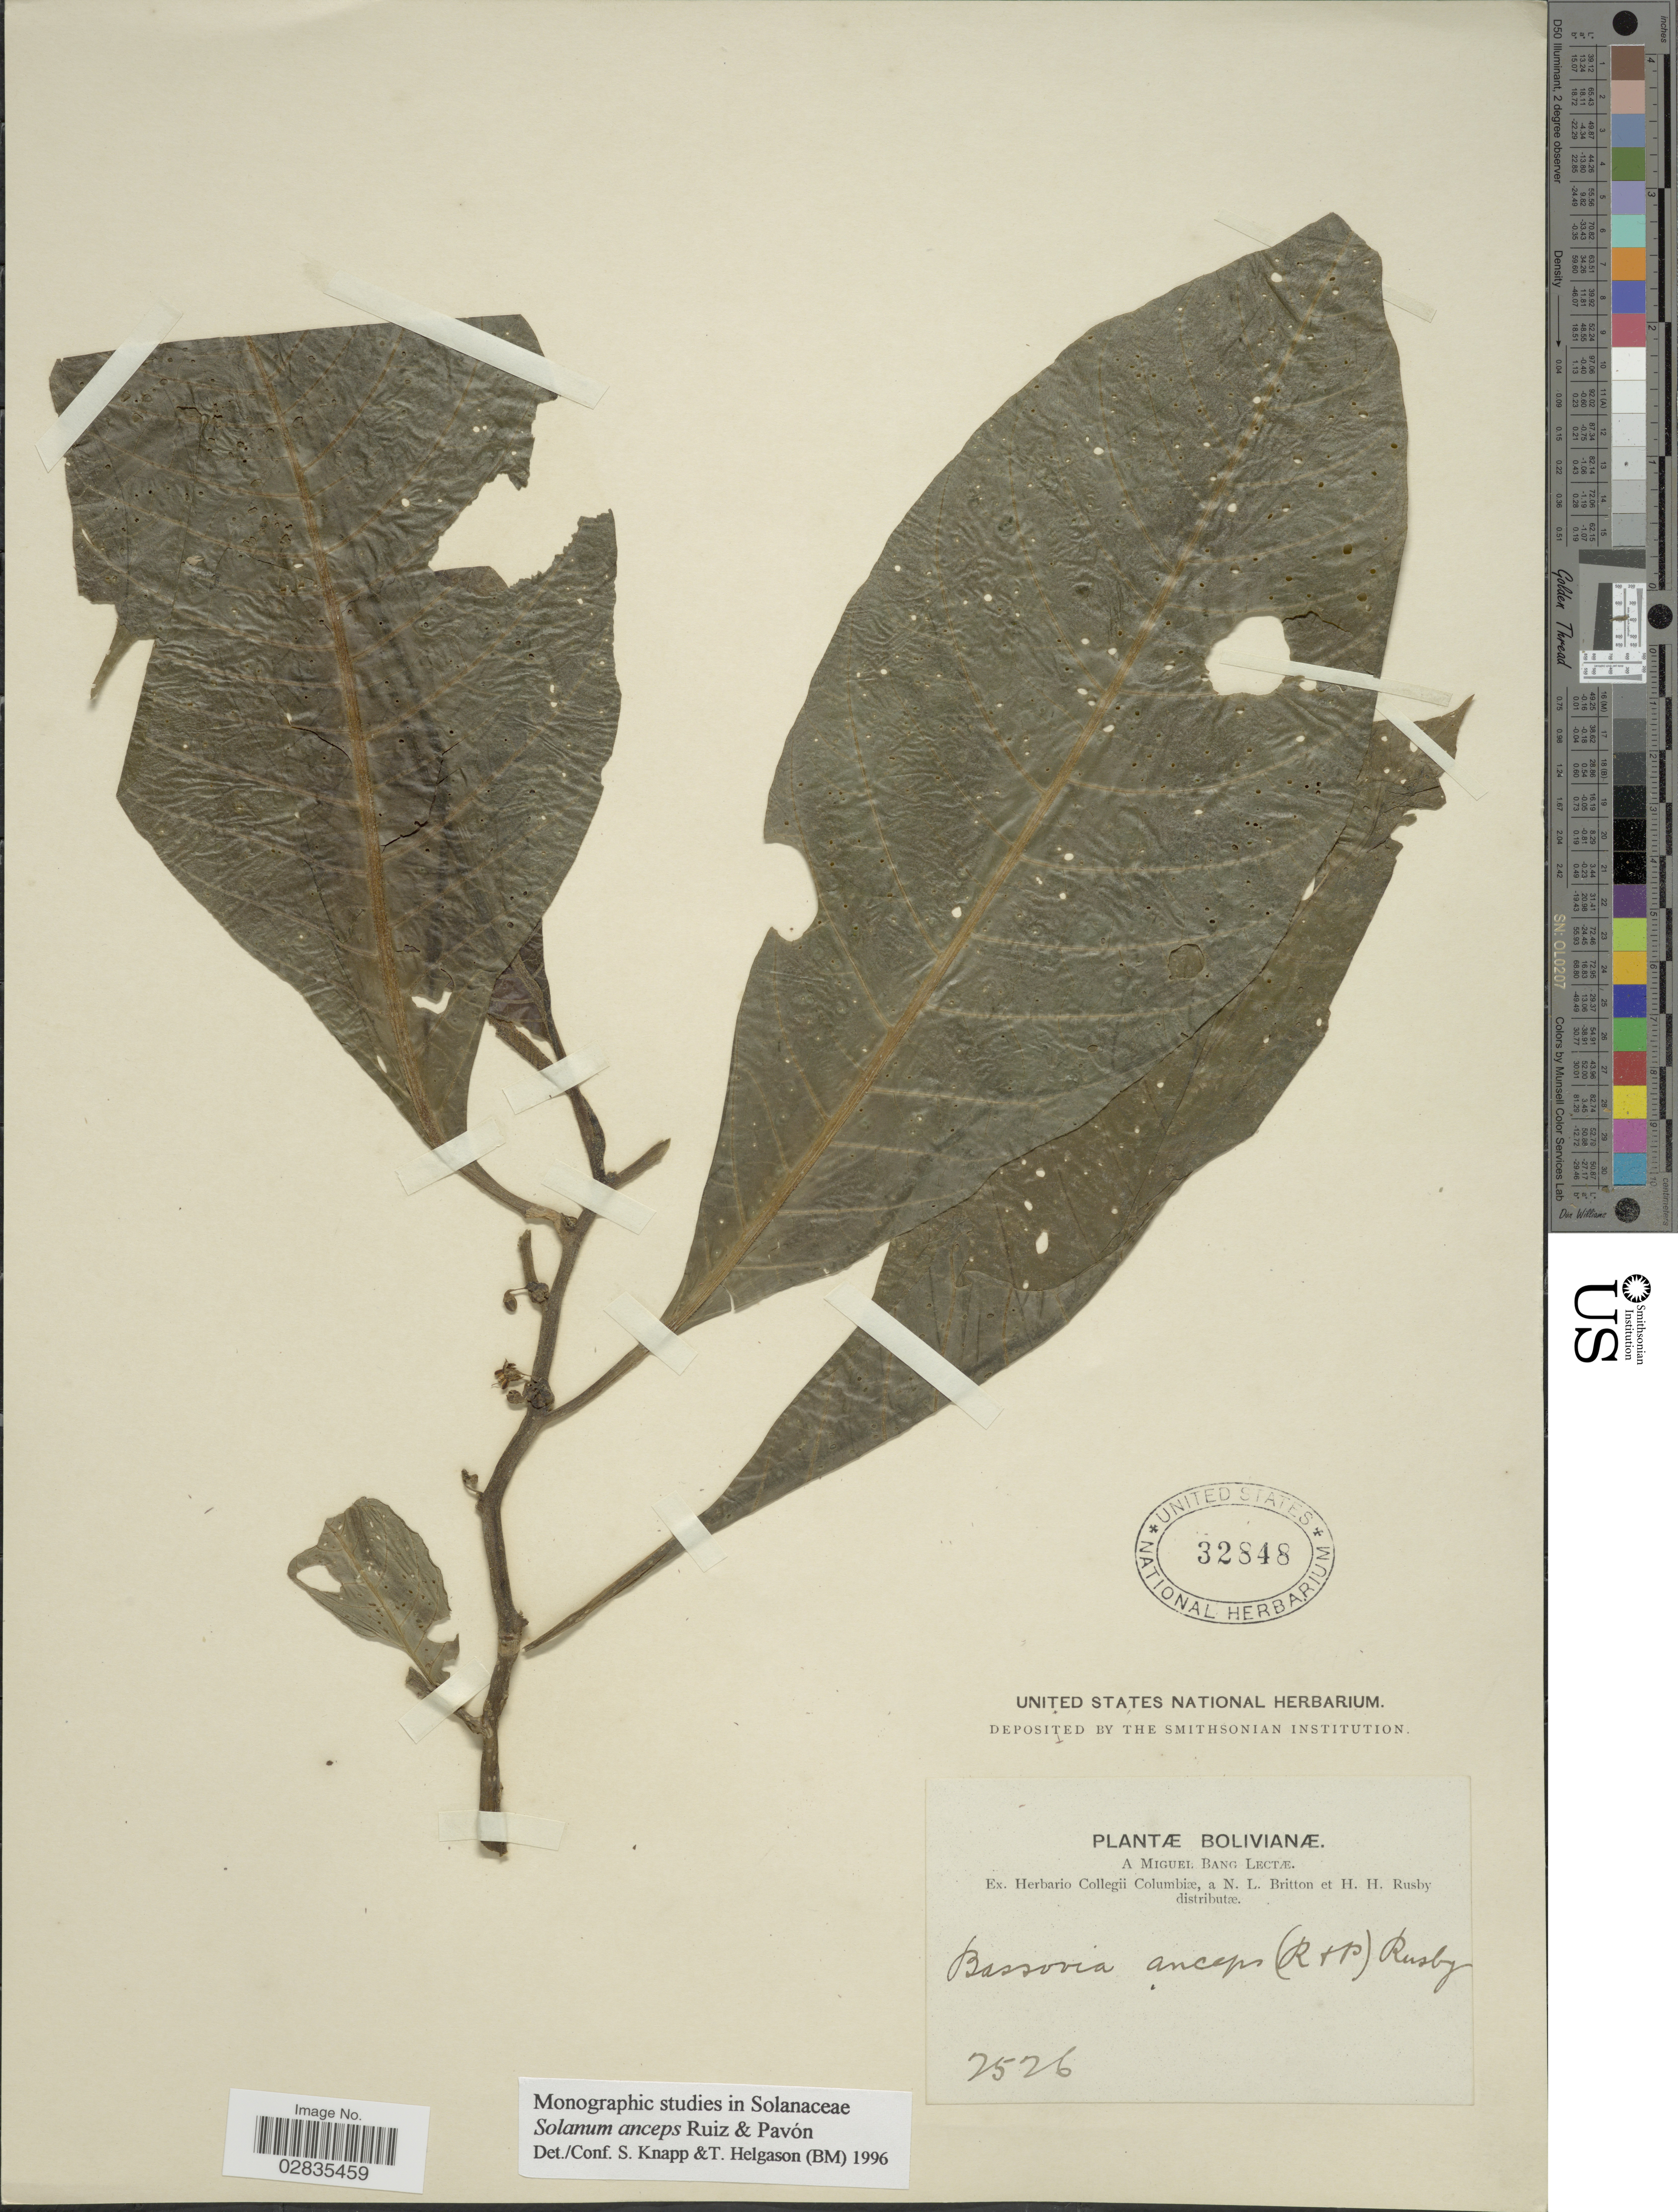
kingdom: Plantae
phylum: Tracheophyta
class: Magnoliopsida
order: Solanales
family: Solanaceae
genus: Solanum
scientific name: Solanum anceps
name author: Ruiz & Pav.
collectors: M. Bang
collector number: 2526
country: Bolivia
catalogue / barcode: US 32848